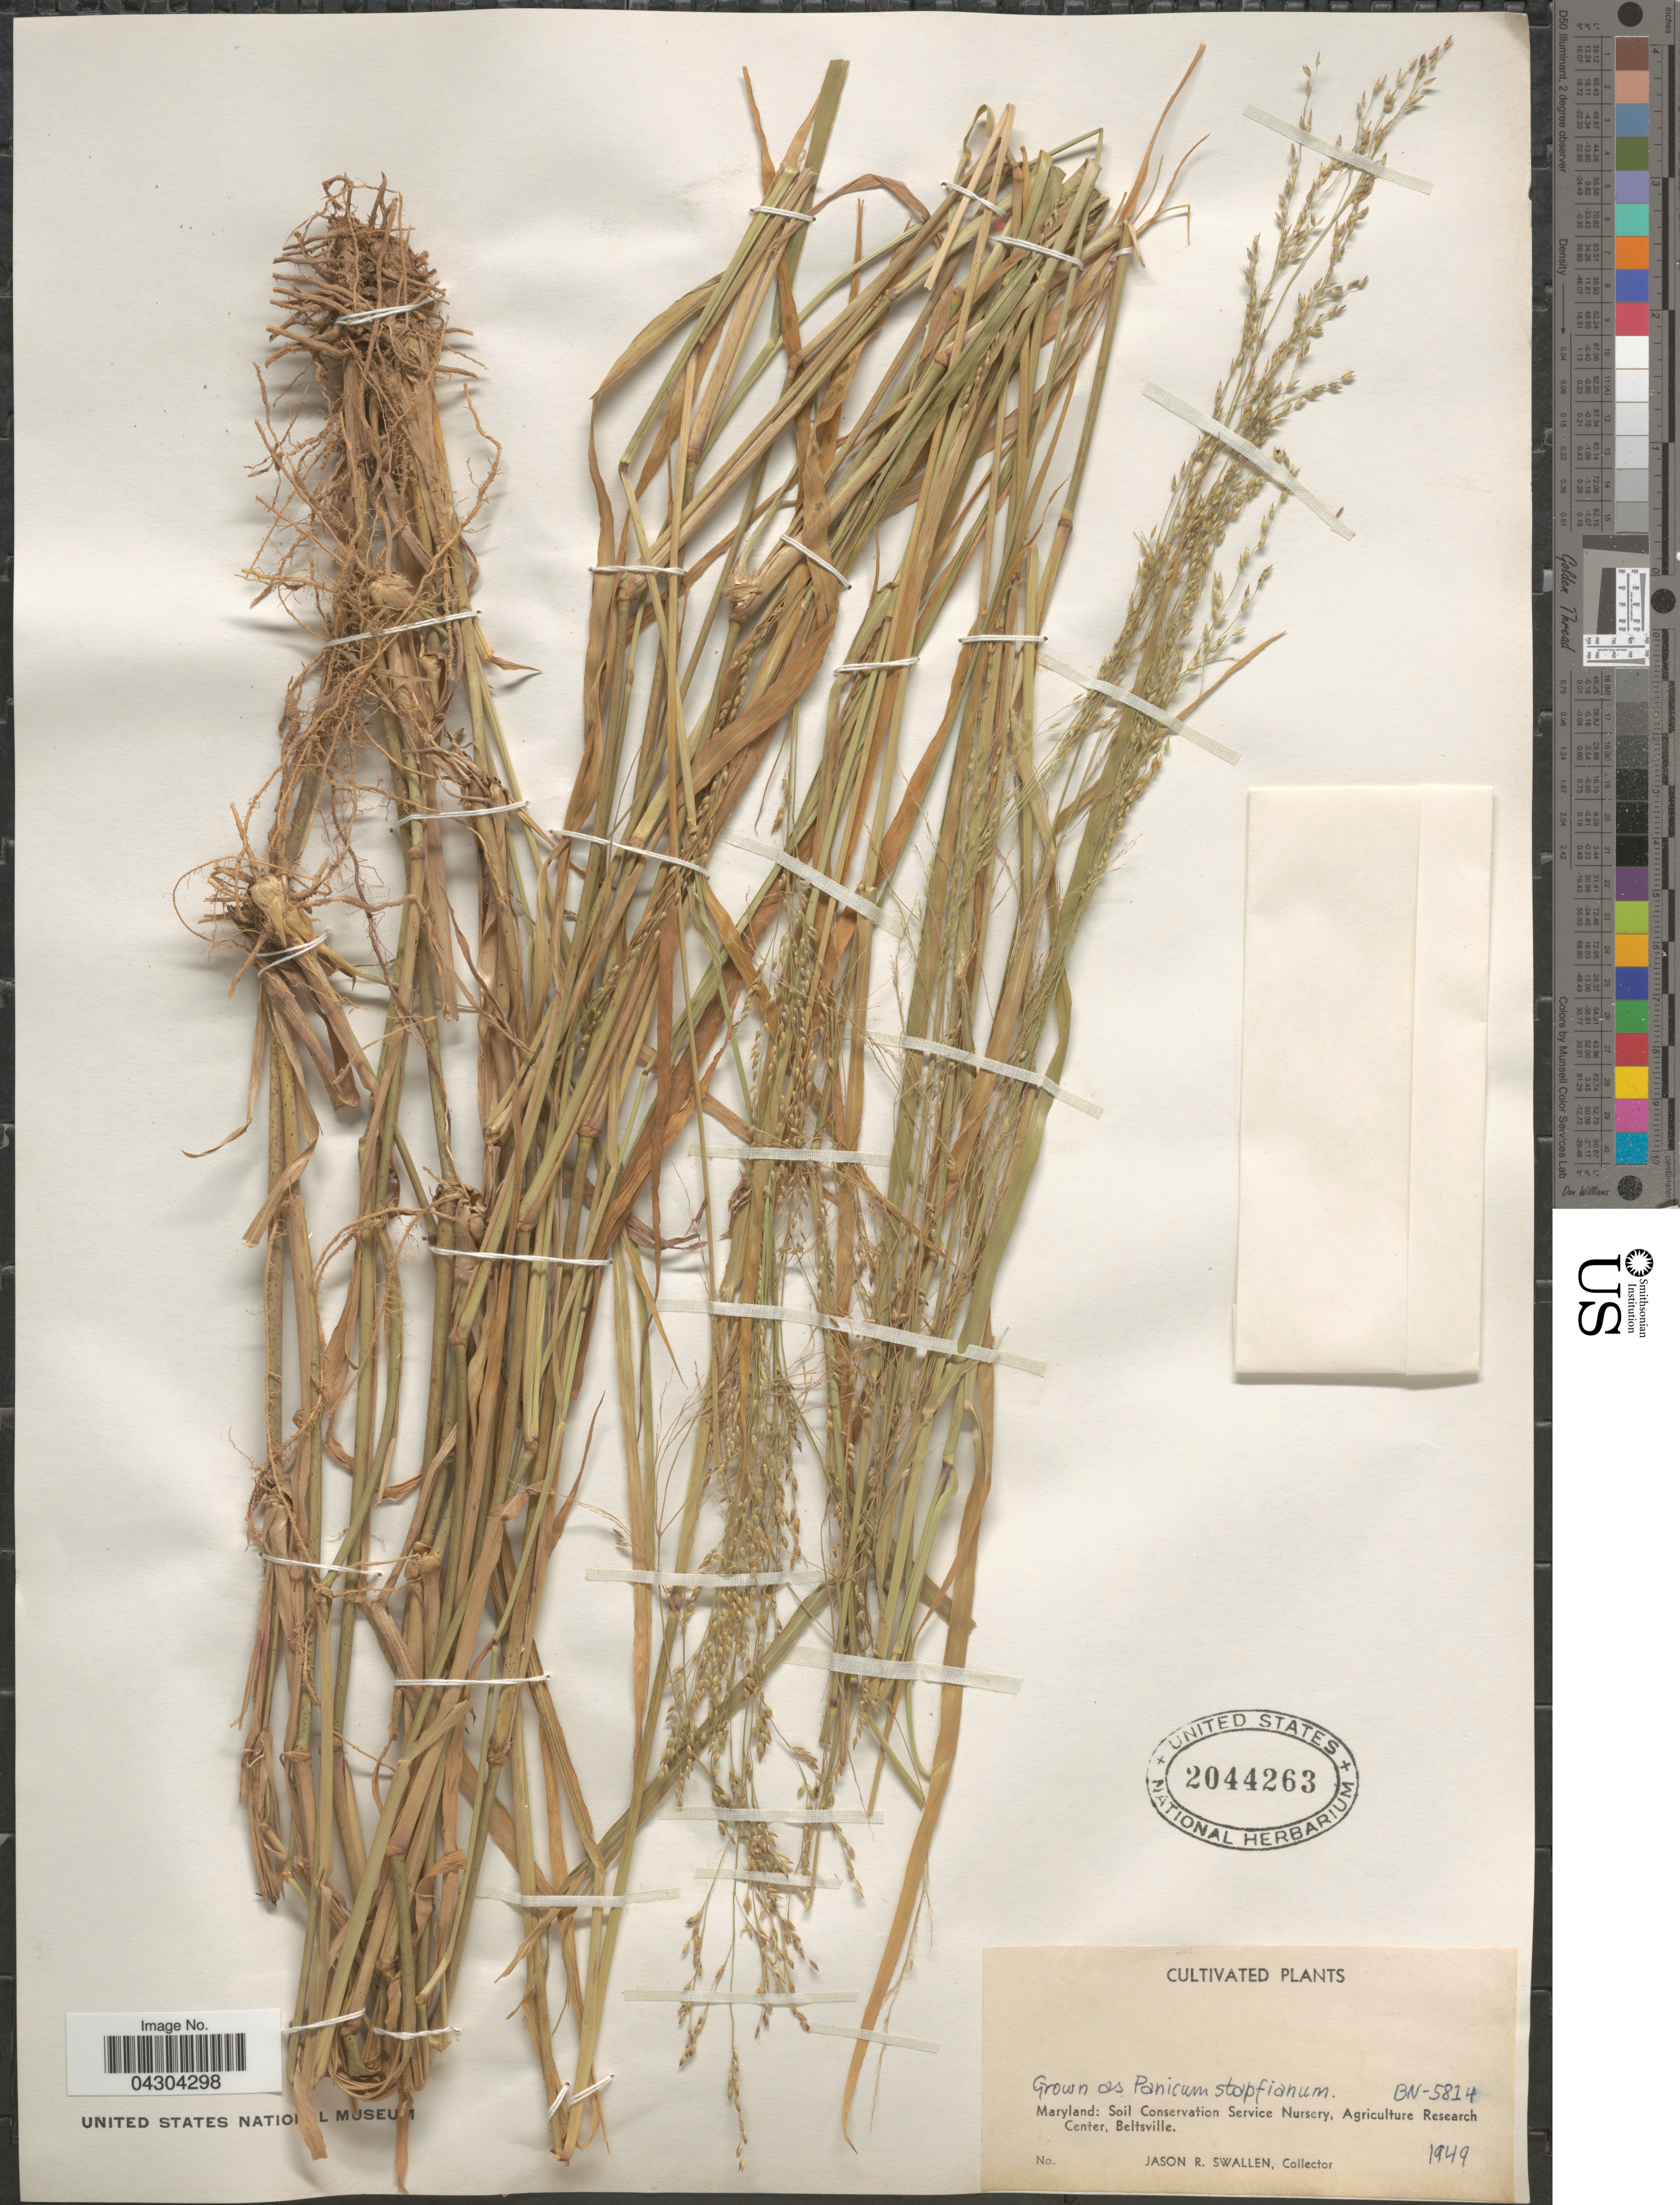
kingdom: Plantae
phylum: Tracheophyta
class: Liliopsida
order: Poales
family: Poaceae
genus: Panicum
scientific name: Panicum stapfianum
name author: Fourc.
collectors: J. R. Swallen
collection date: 1949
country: United States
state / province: Maryland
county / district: Prince George's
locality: Soil Conservation Service Nursery, Agriculture Research Center, Beltsville.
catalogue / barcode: US 2044263